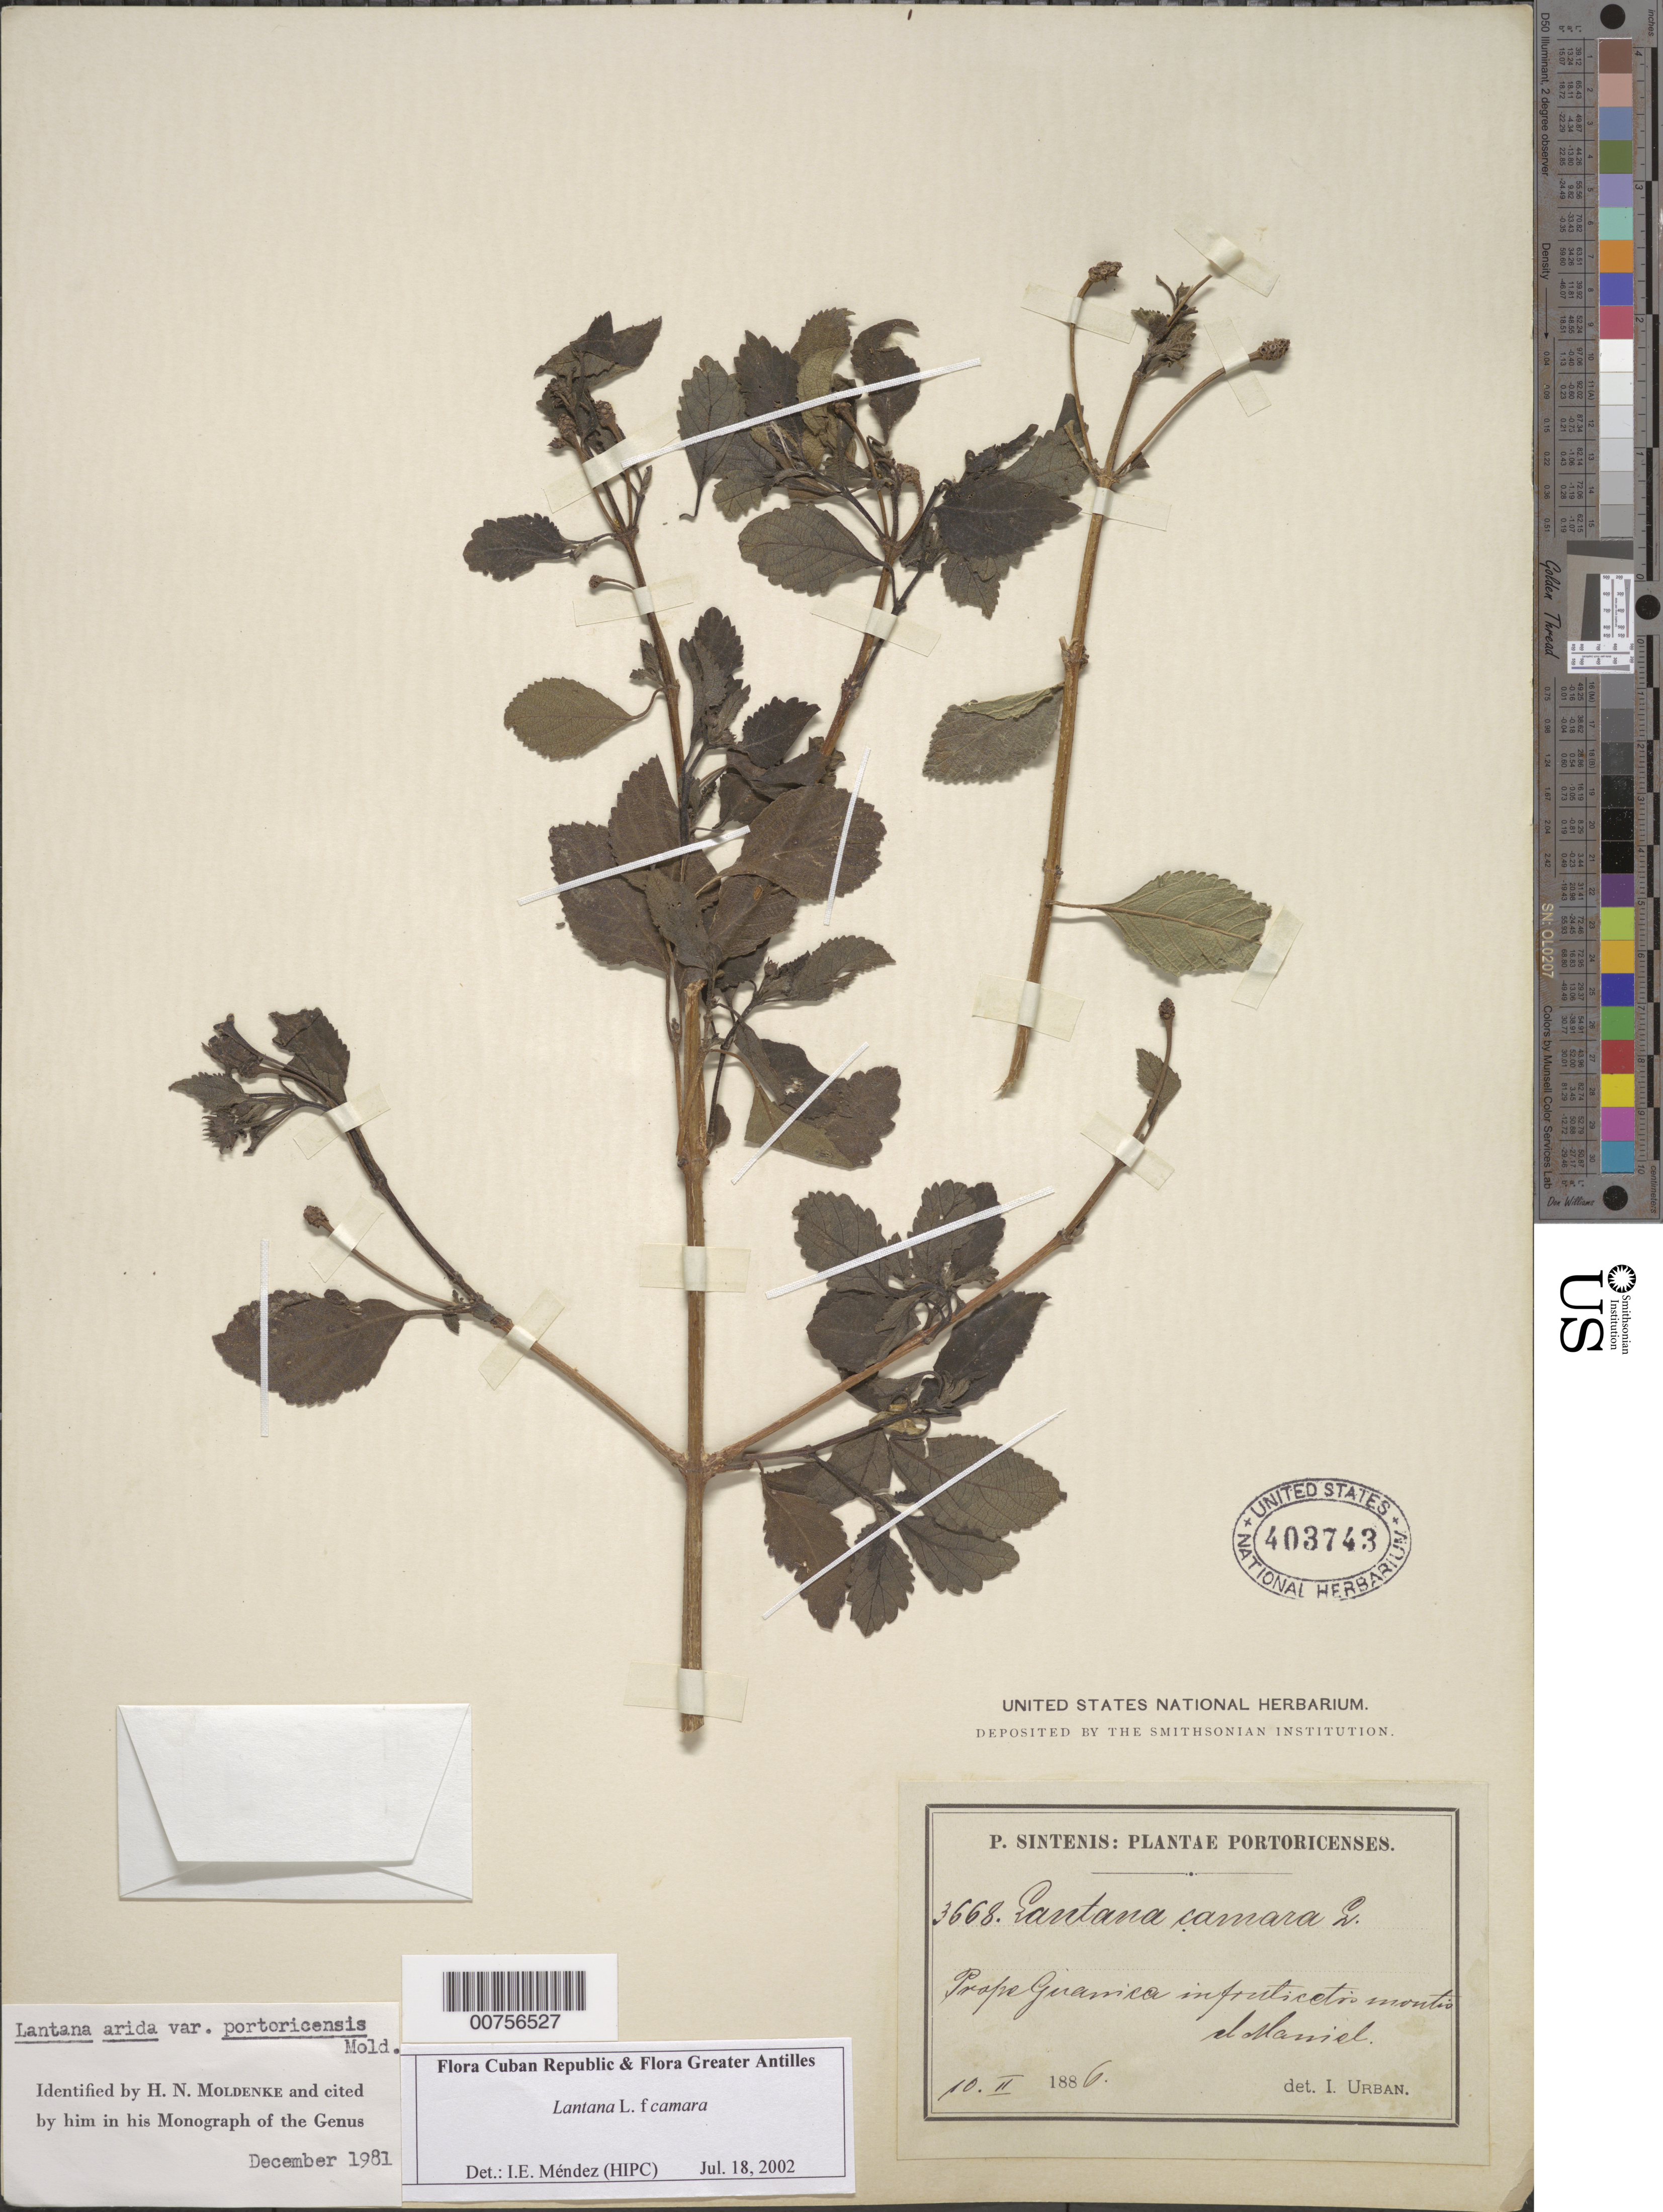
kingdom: Plantae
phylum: Tracheophyta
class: Magnoliopsida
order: Lamiales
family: Verbenaceae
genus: Lantana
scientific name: Lantana camara f. camara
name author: L.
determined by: Méndez, Isidro E., (HIPC)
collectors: P. Sintenis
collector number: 3668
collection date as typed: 10 Feb 1886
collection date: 1886-02-10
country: Puerto Rico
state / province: Guánica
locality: Guanica in fruticetis montis at Maniel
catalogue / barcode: US 403743